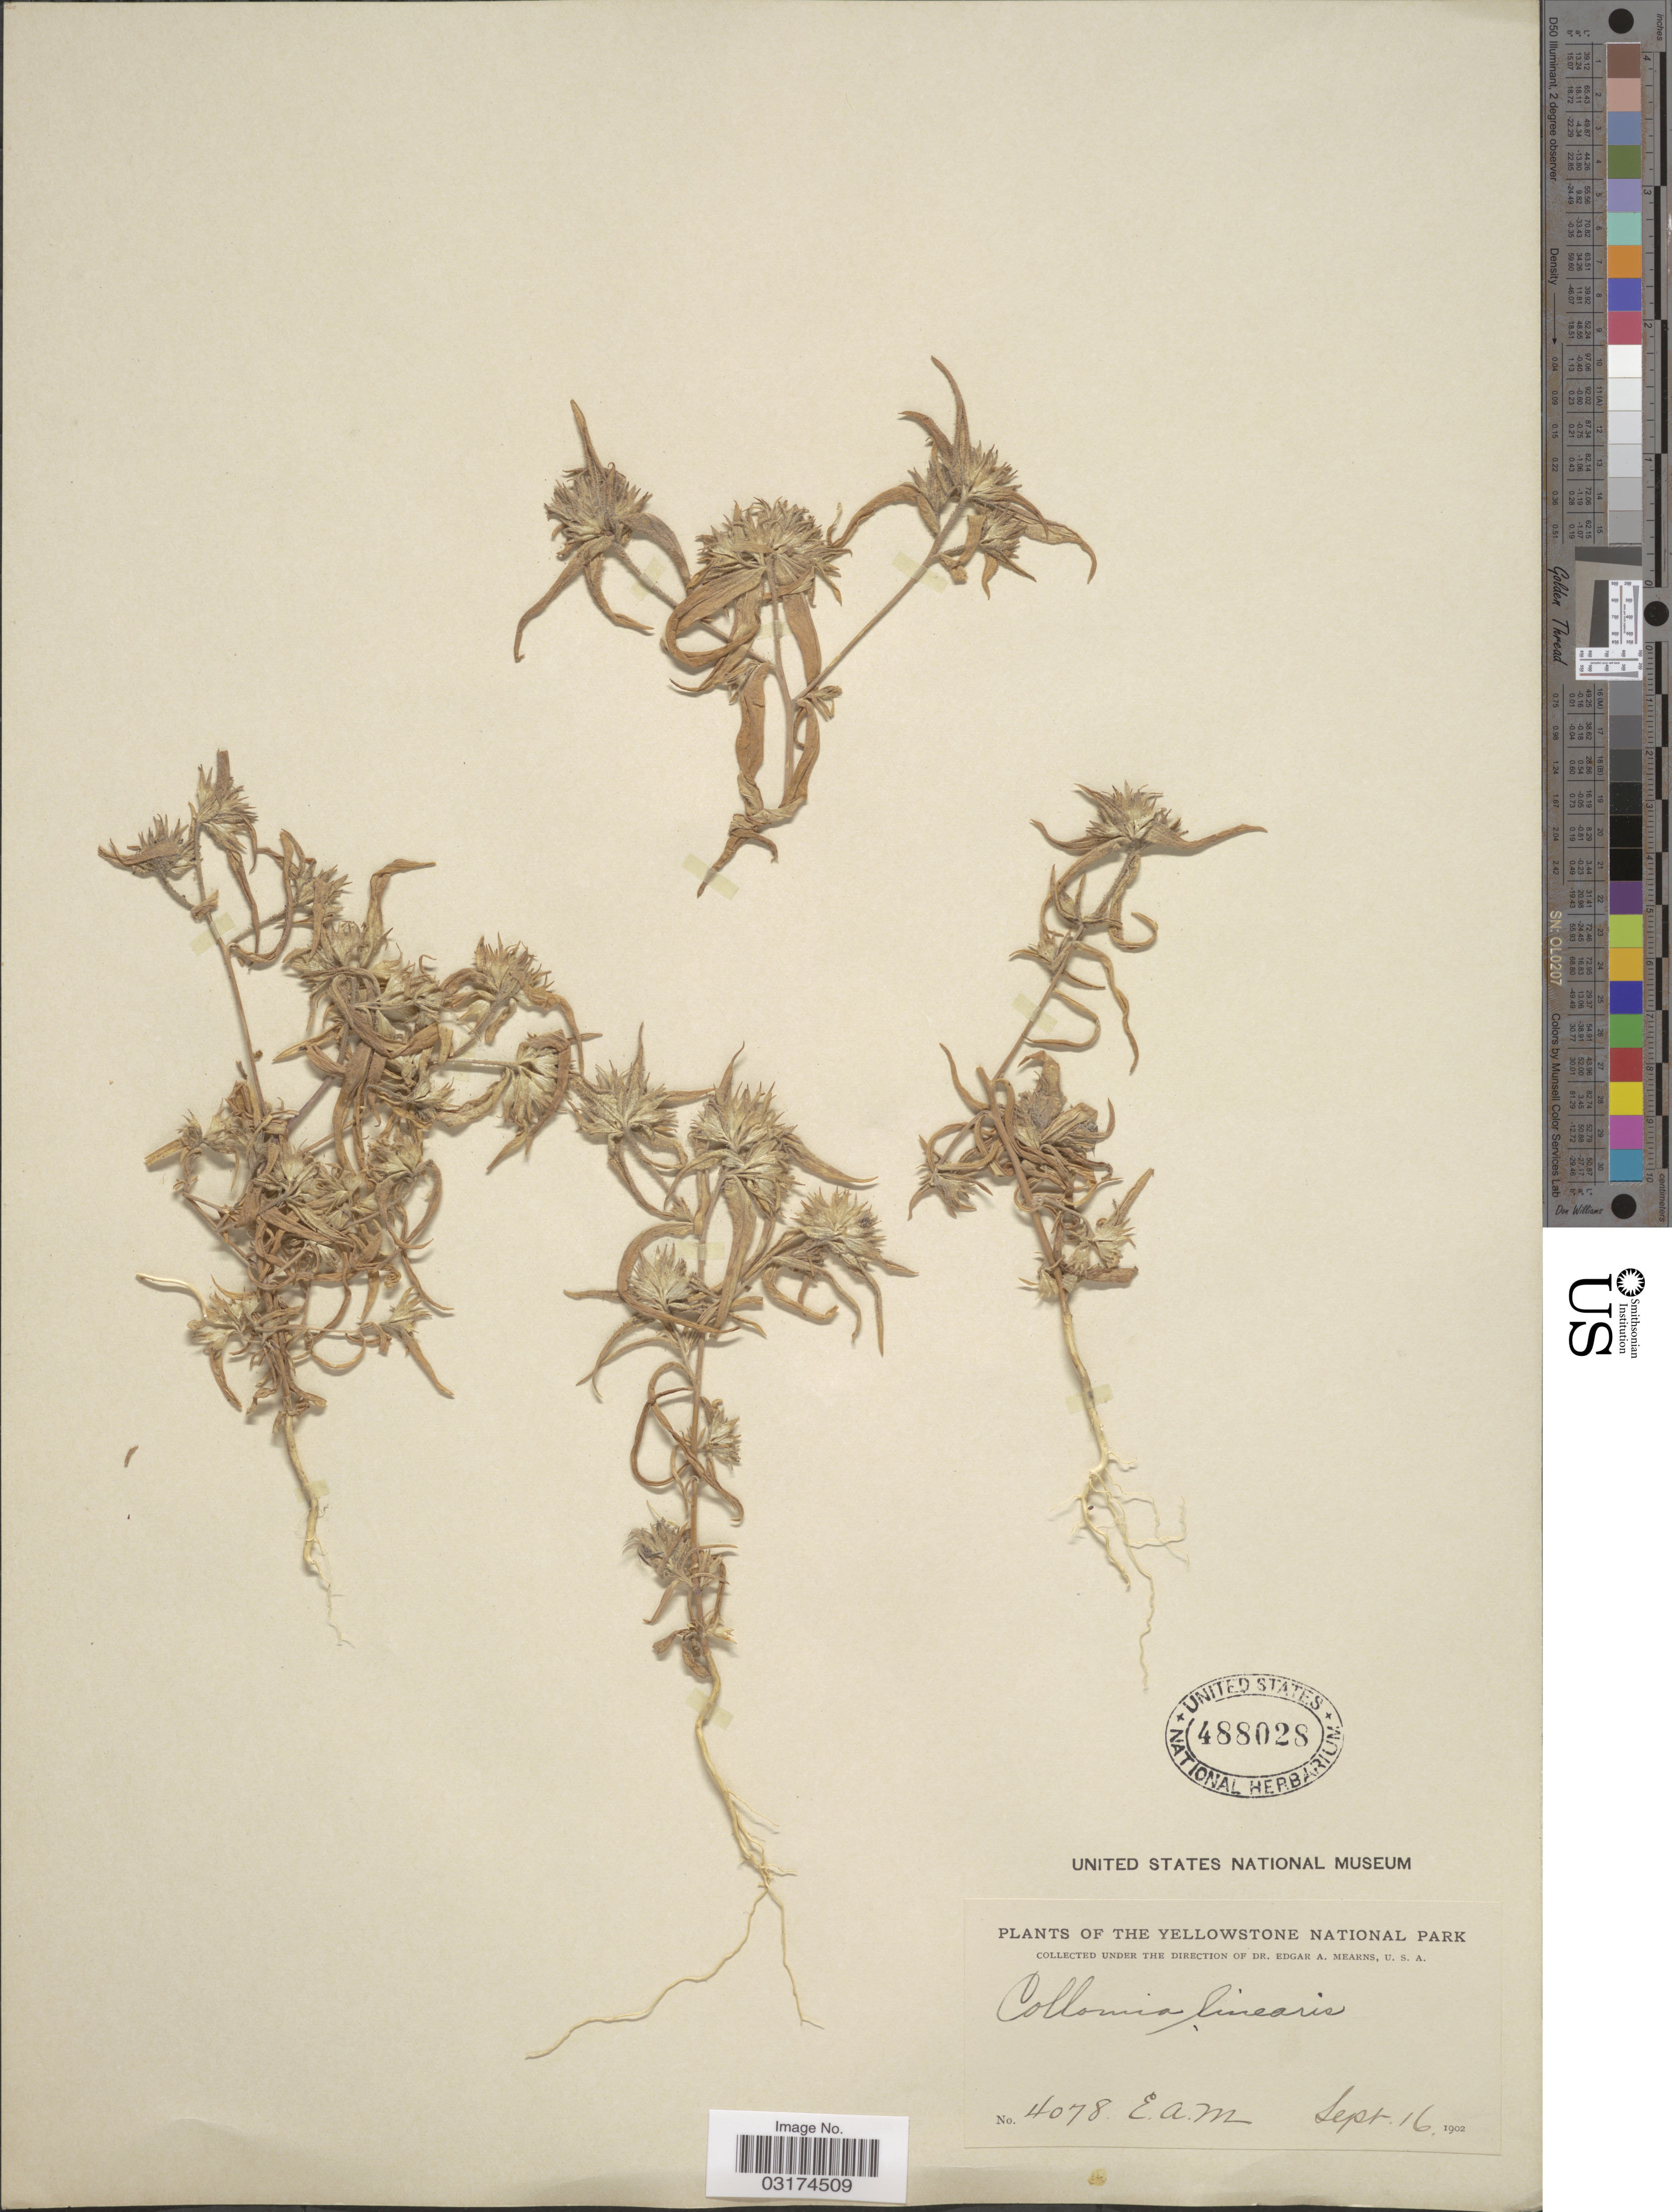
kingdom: Plantae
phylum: Tracheophyta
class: Magnoliopsida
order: Ericales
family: Polemoniaceae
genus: Collomia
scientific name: Collomia linearis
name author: Nutt.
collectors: E. A. Mearns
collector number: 4078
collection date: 1902-09-16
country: United States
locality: Yellowstone National Park.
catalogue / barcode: US 488028